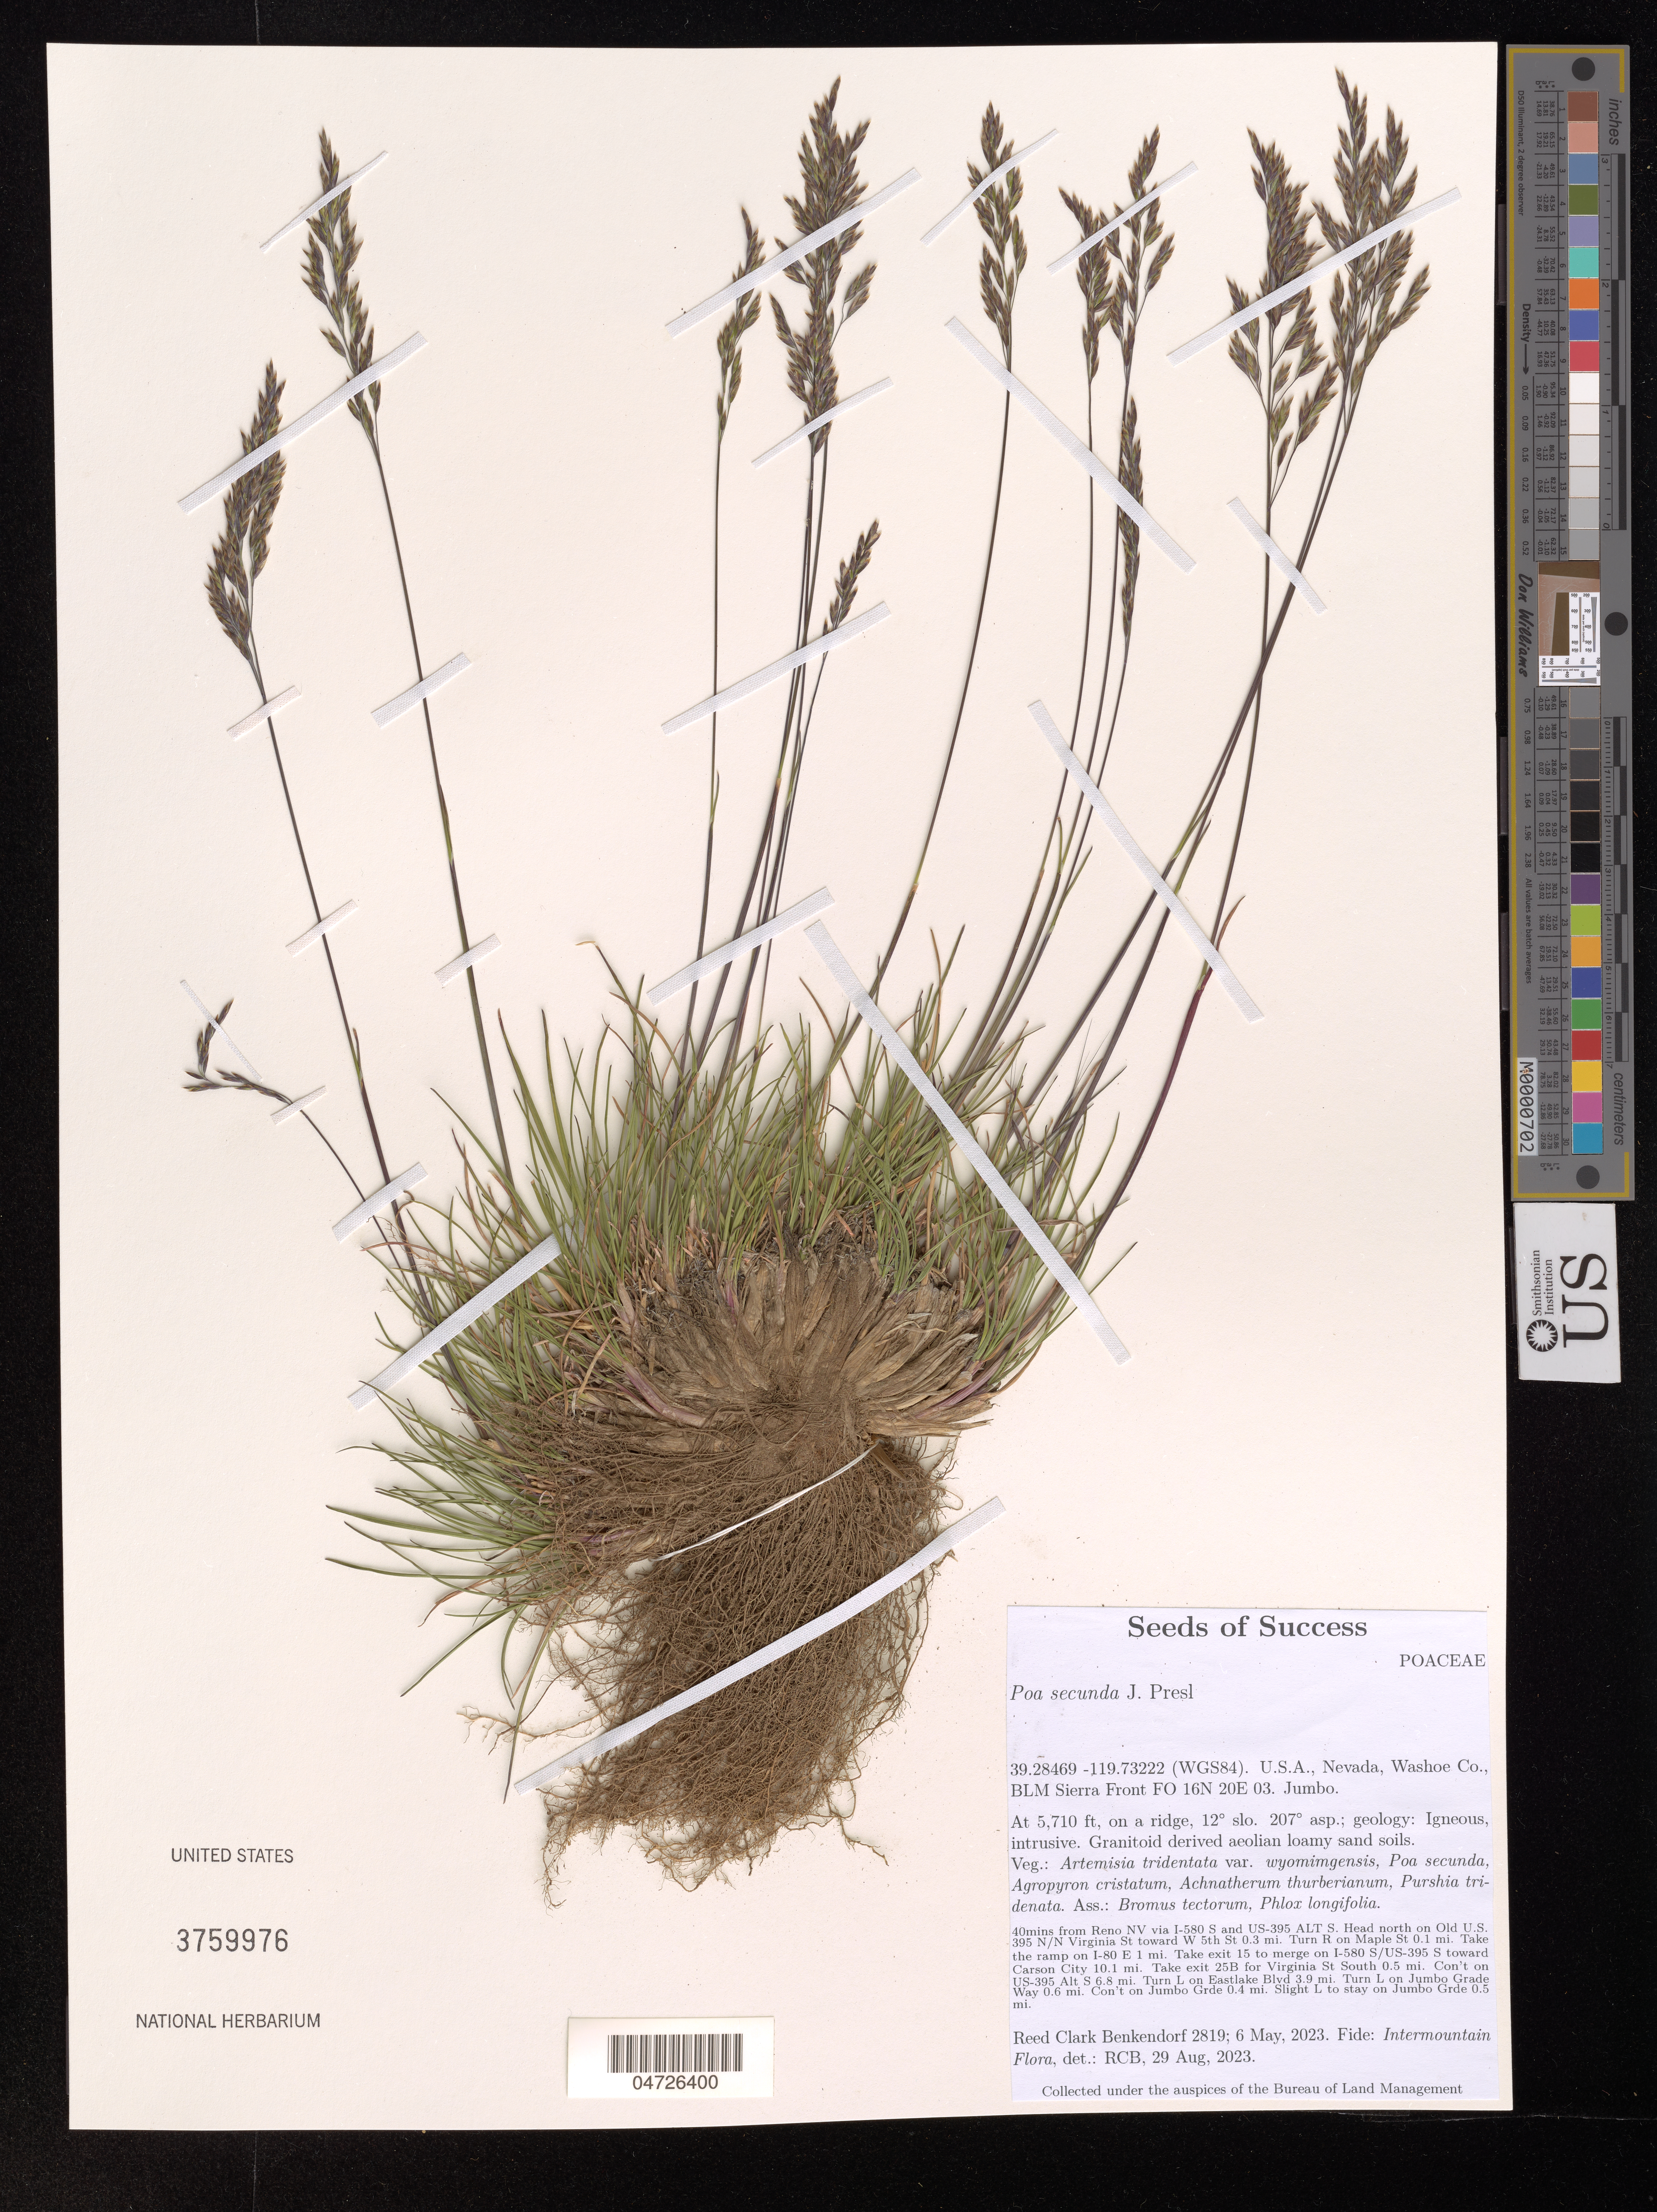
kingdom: Plantae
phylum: Tracheophyta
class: Liliopsida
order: Poales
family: Poaceae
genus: Poa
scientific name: Poa secunda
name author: J. Presl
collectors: R. Benkendorf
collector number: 2819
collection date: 2023-05-06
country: United States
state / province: Nevada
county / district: Washoe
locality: (WGS84). Washoe Co., BLM Sierra Front FO 16N 20E 03. Jumbo. 40 mins from Reno NV via I-580 S and US-395 ALT S. Head north on Old U.S. 395 N/N Virginia St toward W 5th St 0.3 mi. Turn R on Maple St 0.1 mi. Take the ramp on I-80 E 1 mi. Take exit 15 to merge on I-580 S/US-395 S toward Carson City 10.1 mi. Take exit 25B for Virginia St South 0.5 mi. Con't on US-395 Alt S 6.8 mi. Turn L on Eastlake Blvd 3.9 mi. Turn L on Jumbo Grade Way 0.6 mi. Con't on Jumbo Grde 0.4 mi. Slight L to stay on Jumbo Grde 0.5 mi.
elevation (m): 1740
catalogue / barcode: US 3759976